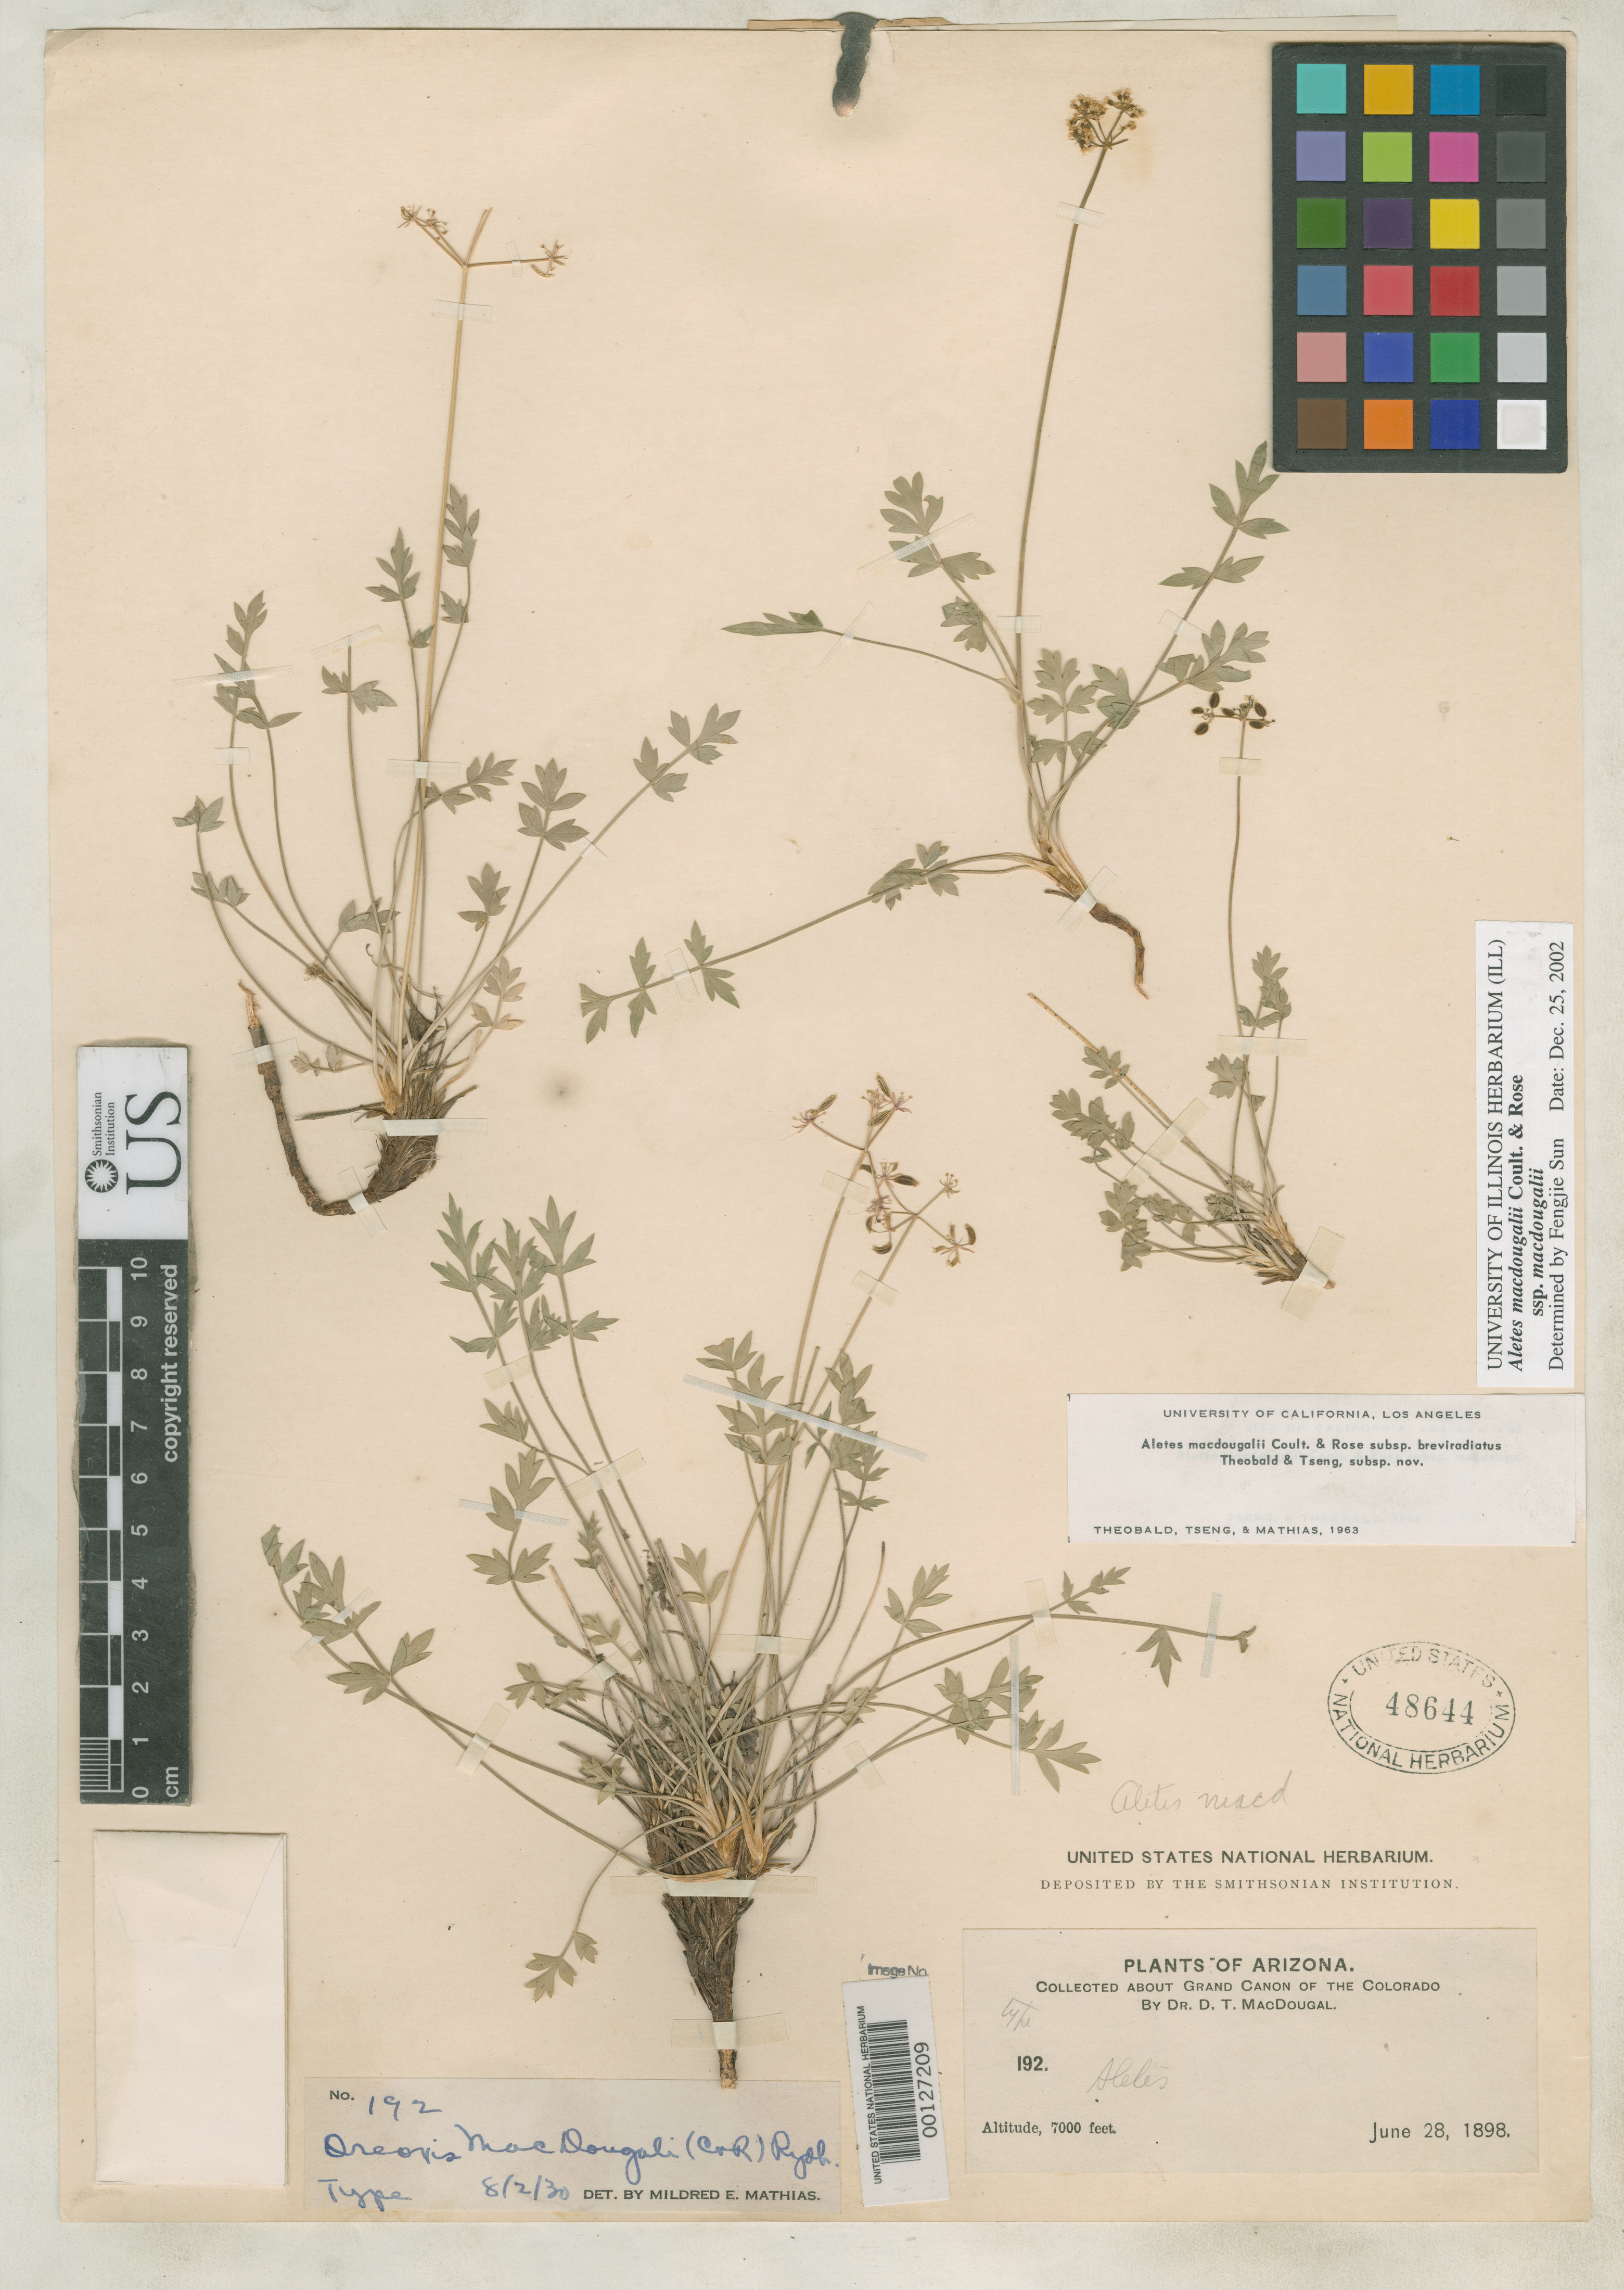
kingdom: Plantae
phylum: Tracheophyta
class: Magnoliopsida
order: Apiales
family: Apiaceae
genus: Aletes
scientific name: Aletes macdougalii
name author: J.M. Coult. & Rose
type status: Holotype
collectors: D. T. MacDougal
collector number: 192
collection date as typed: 28 Jun 1898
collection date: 1898-06-28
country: United States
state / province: Arizona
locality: Colorado River, Grand Canyon, Berry's Trail.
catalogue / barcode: US 48644